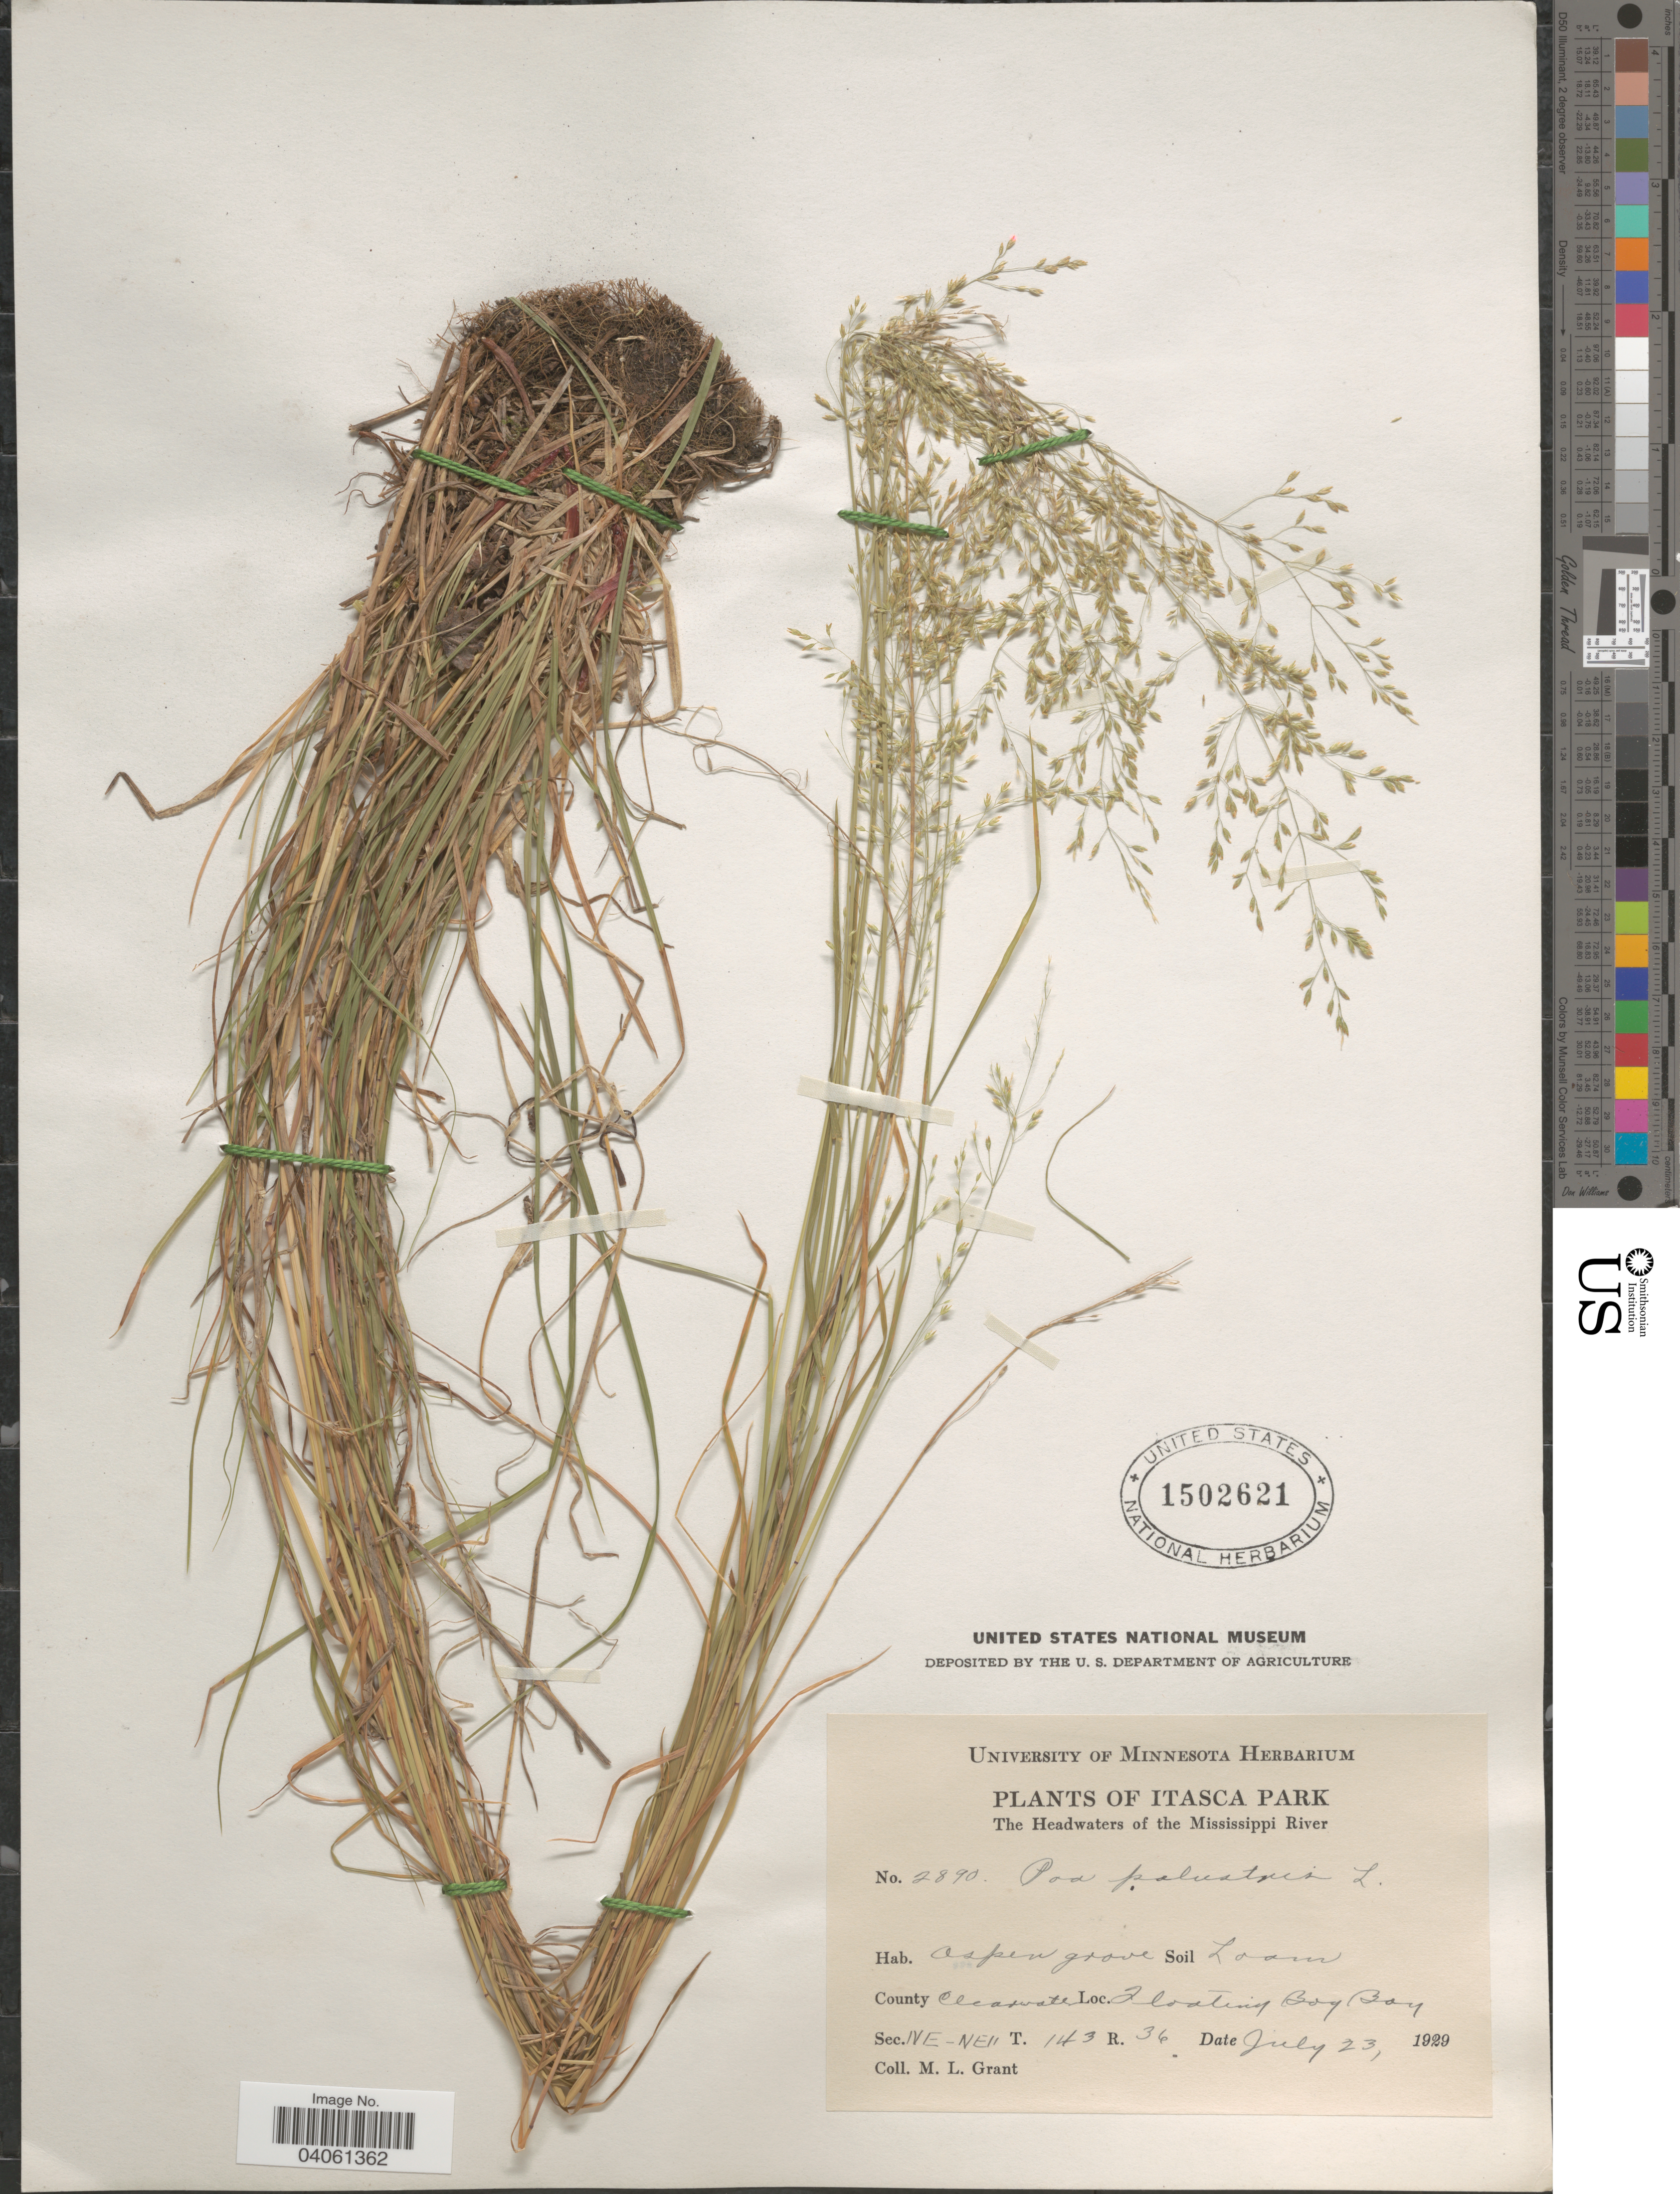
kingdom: Plantae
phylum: Tracheophyta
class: Liliopsida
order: Poales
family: Poaceae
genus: Poa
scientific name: Poa palustris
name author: L.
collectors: M. L. Grant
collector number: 2890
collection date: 1929-07-23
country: United States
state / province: Minnesota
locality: Itasca Park. The Headwaters of the Mississippi River. Aspen grove. County Clearwater. Floating Bog Bay. Sec. NE- NE11 T. 143 R. 36.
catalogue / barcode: US 1502621